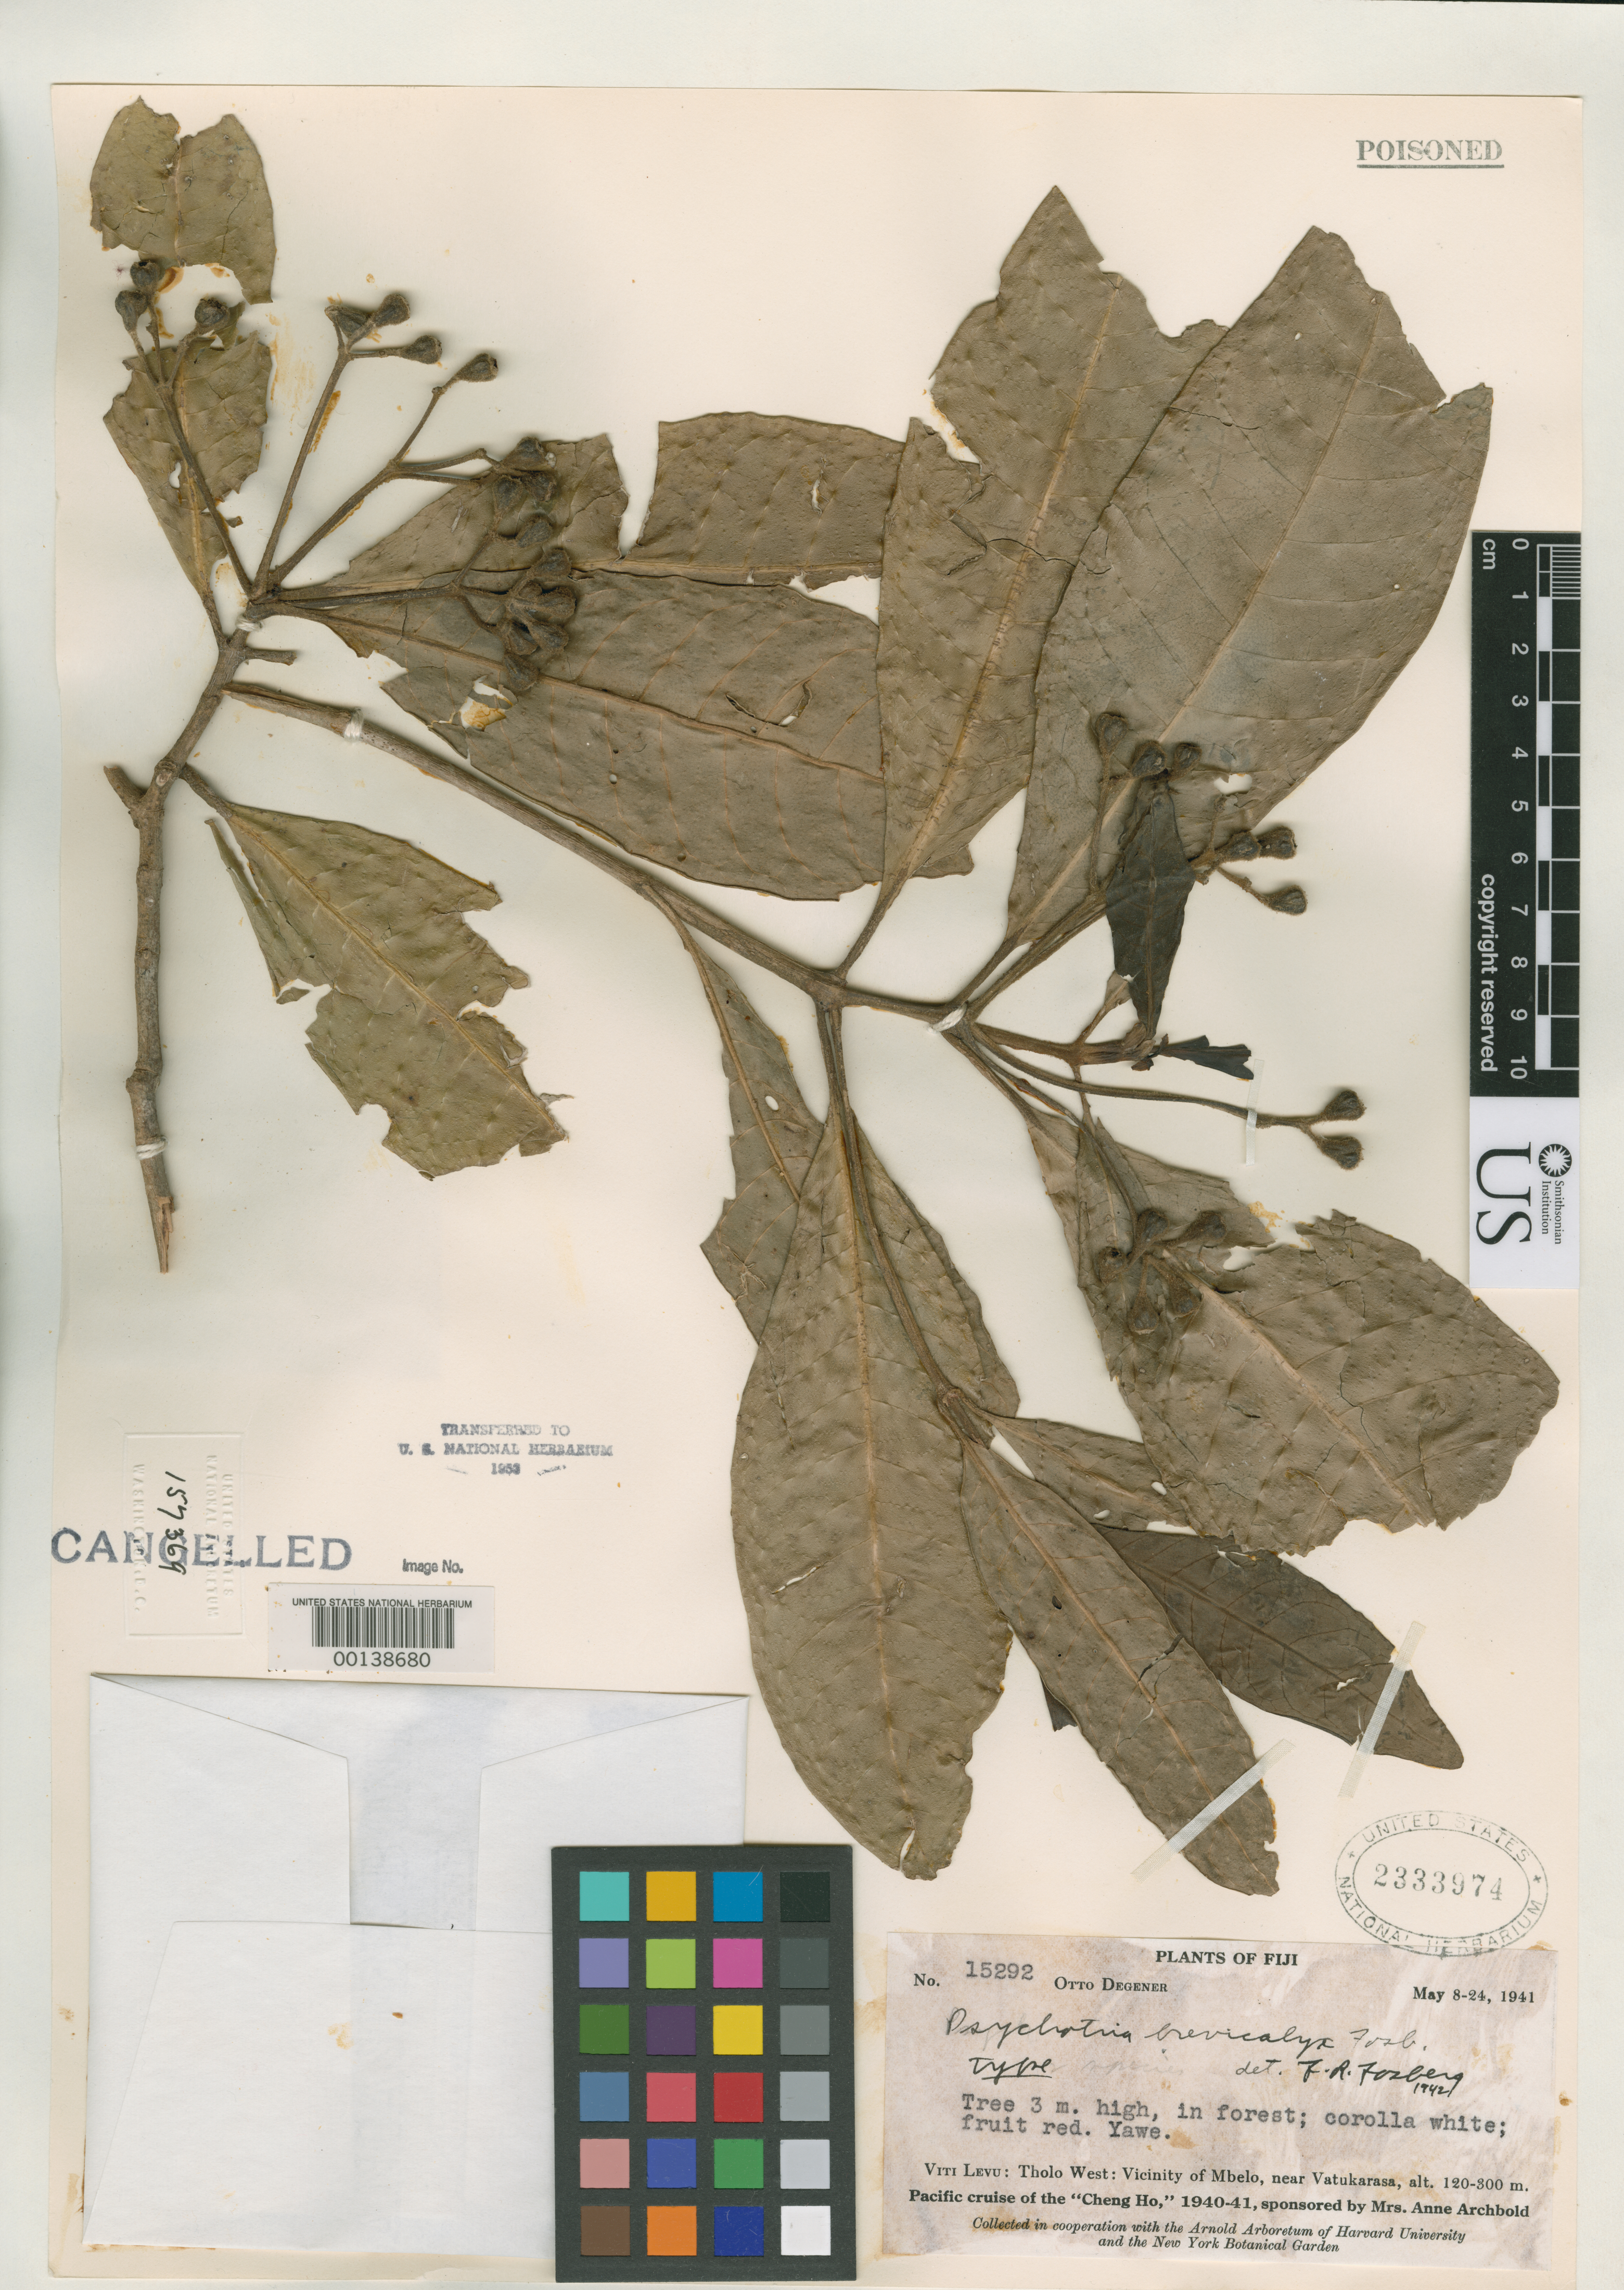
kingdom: Plantae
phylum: Tracheophyta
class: Magnoliopsida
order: Gentianales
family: Rubiaceae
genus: Psychotria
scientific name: Psychotria brevicalyx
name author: Fosberg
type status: Holotype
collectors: O. Degener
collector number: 15292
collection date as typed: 08 May 1941 to 24 May 1941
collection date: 1941-05-08/1941-05-24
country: Fiji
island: Viti Levu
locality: Tholo West, vicinity of Mbelo, near Vatukarasa. [Viti Levu Group]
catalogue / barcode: US 2333974